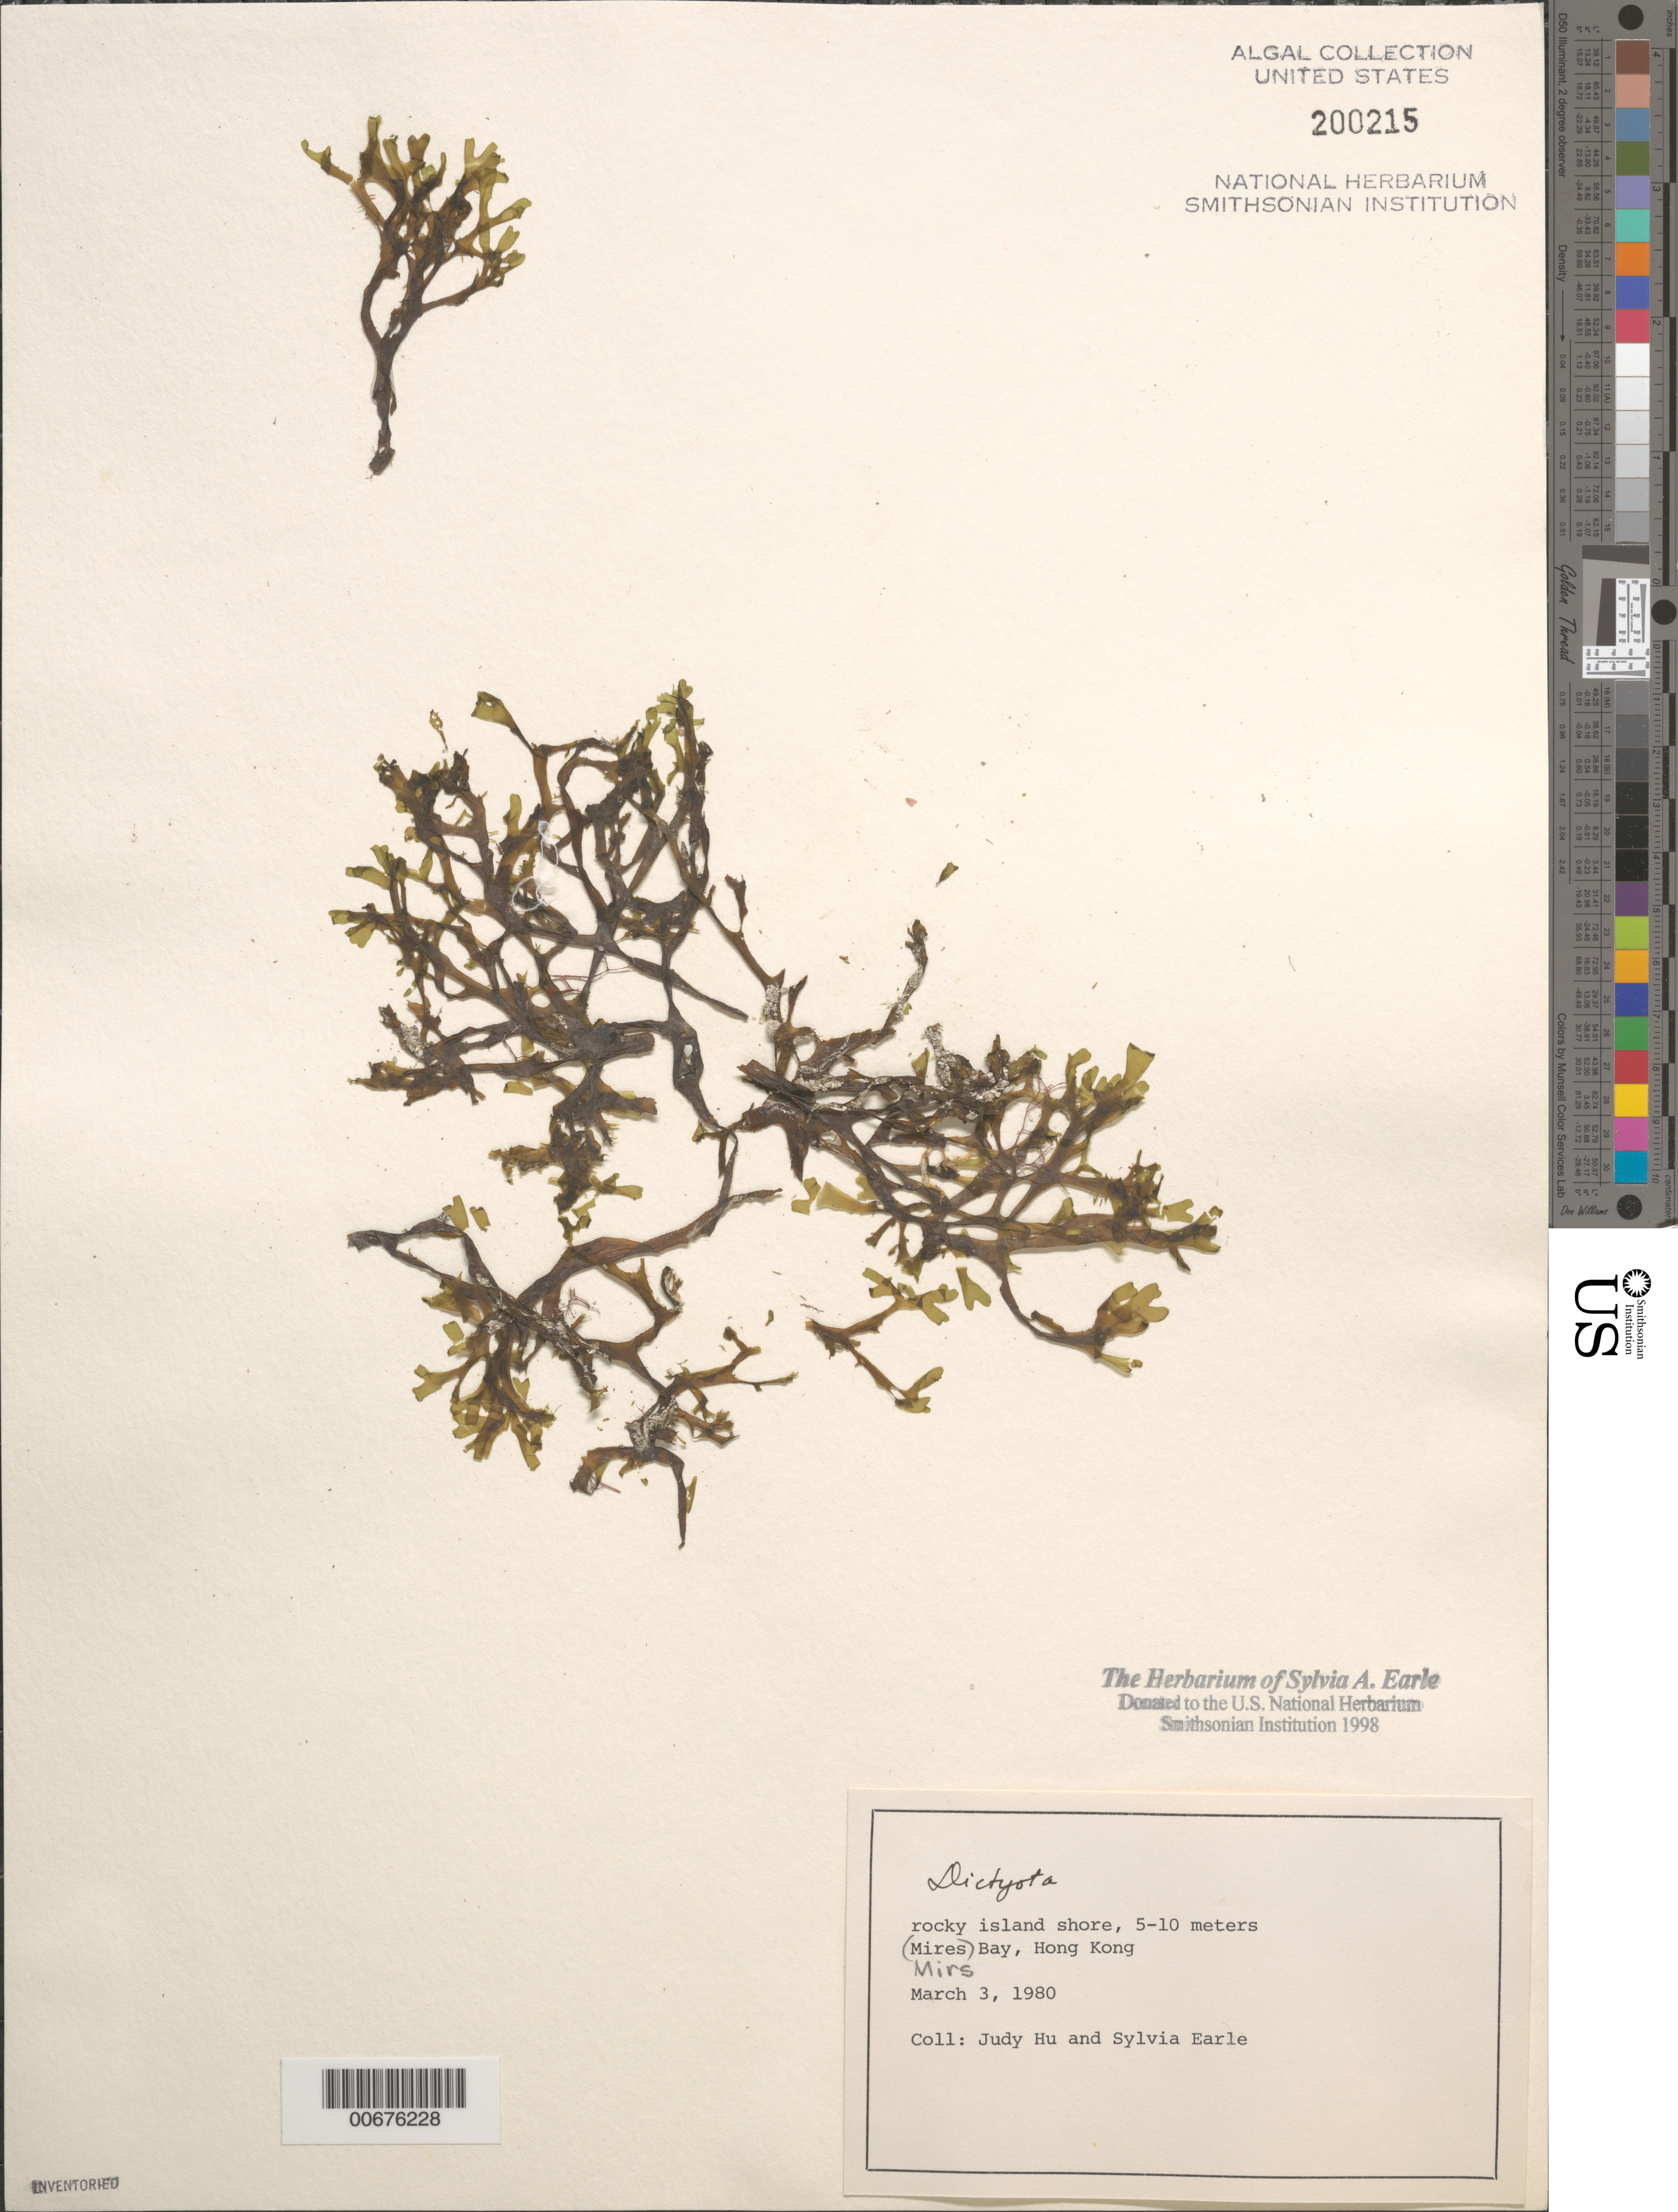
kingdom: Chromista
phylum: Ochrophyta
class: Phaeophyceae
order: Dictyotales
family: Dictyotaceae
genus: Dictyota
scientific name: Dictyota sp.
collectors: J. Hu & S. A. Earle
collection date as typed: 03 Mar 1980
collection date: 1980-03-03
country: China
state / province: Hong Kong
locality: Mirs Bay (Mires Bay), New Territories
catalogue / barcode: US 200215